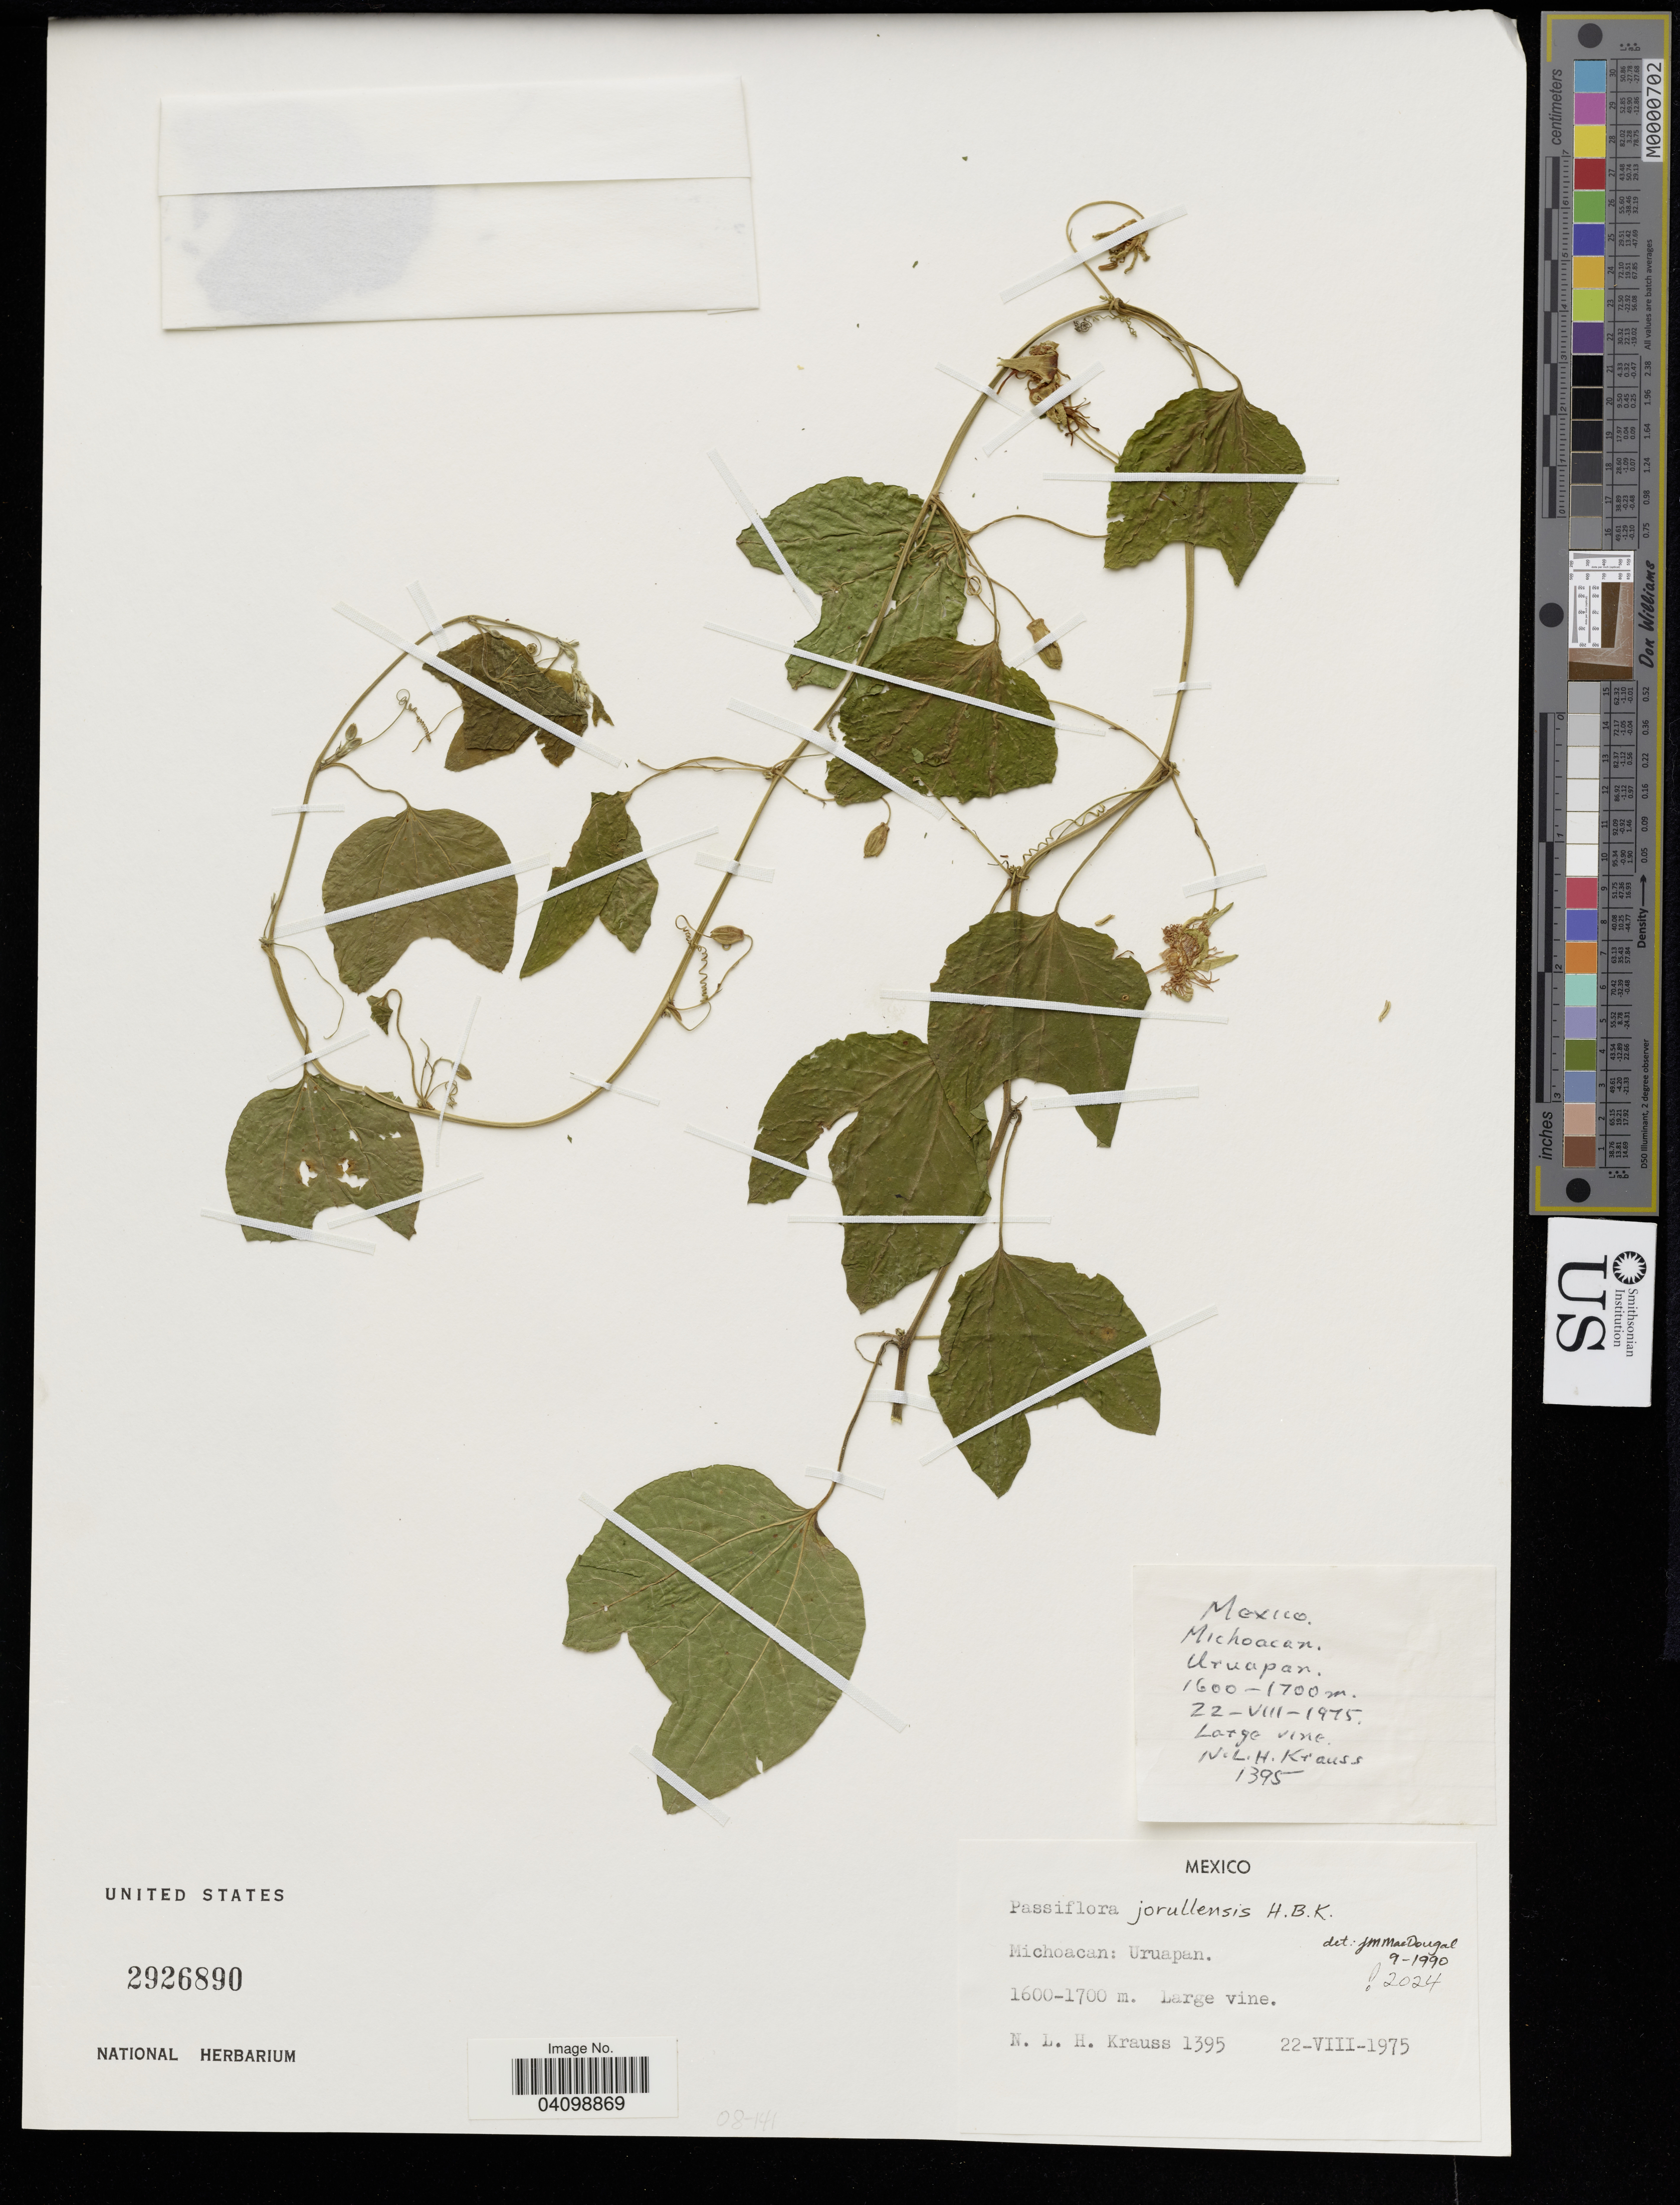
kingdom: Plantae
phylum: Tracheophyta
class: Magnoliopsida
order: Malpighiales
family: Passifloraceae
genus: Passiflora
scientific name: Passiflora jorullensis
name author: Kunth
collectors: N. Krauss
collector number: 1395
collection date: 1975-08-22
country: Mexico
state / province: Michoacán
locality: Uruapan.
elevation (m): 1600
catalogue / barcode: US 2926890